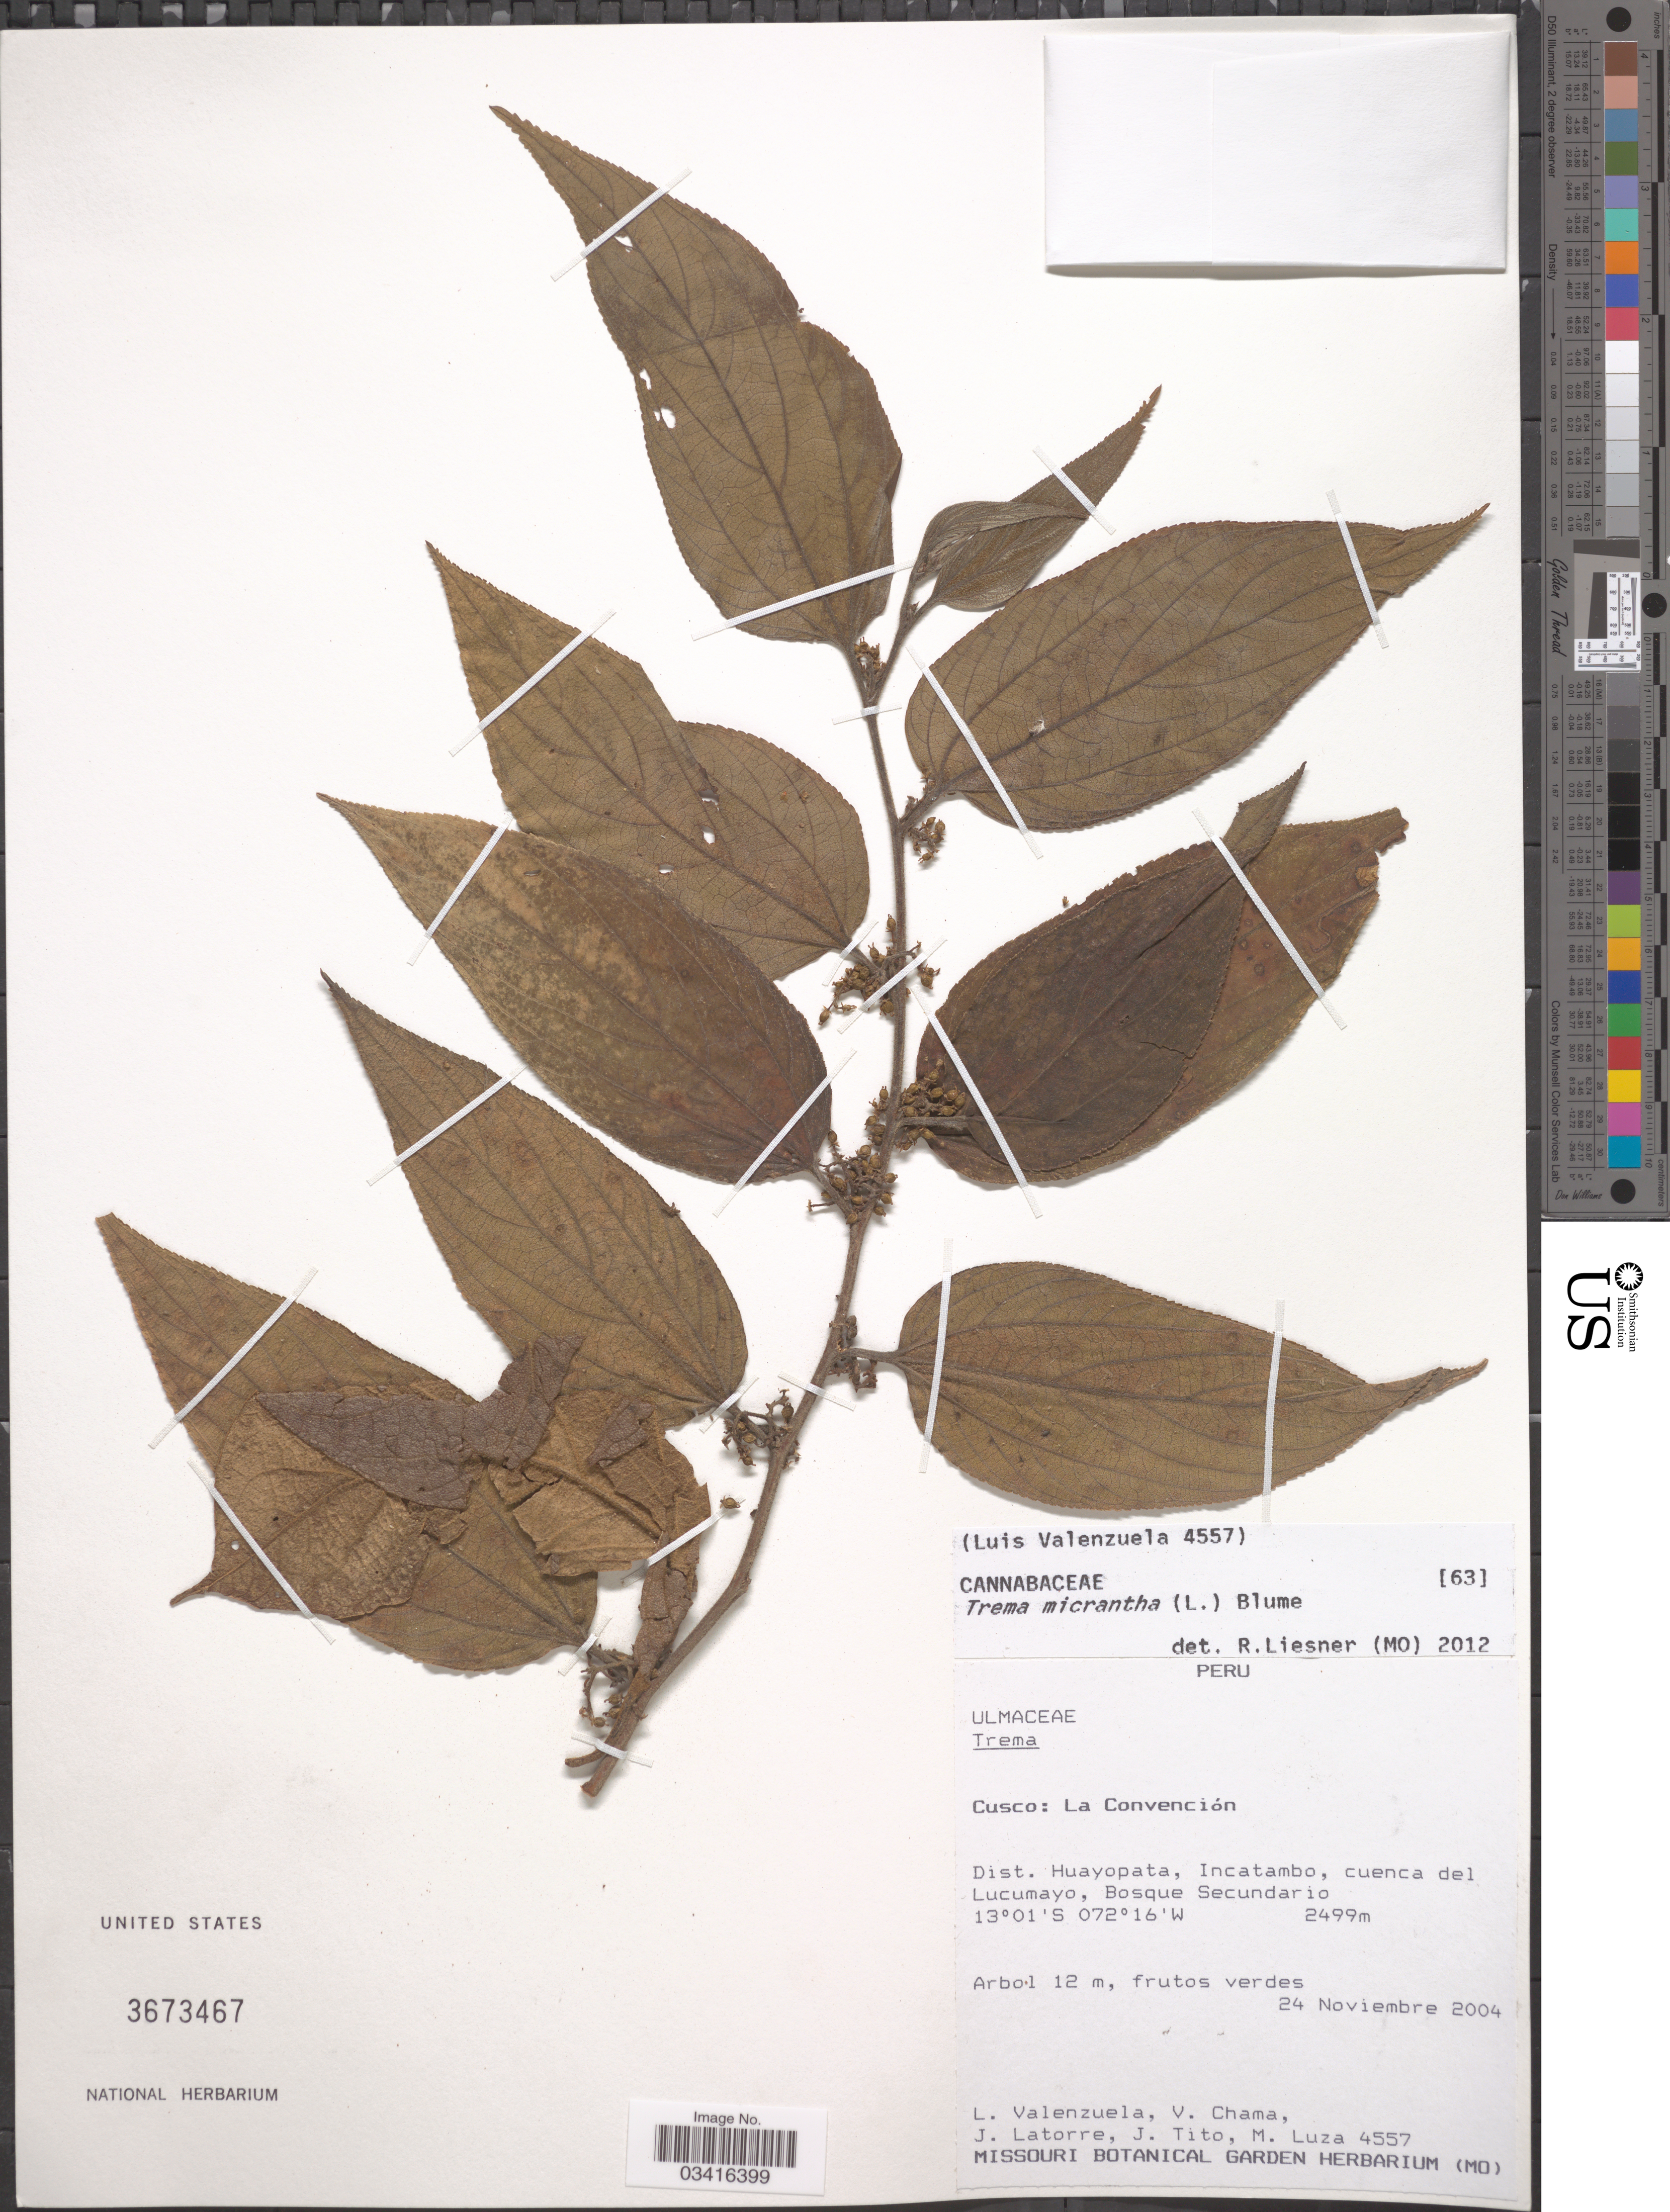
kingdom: Plantae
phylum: Tracheophyta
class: Magnoliopsida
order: Rosales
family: Cannabaceae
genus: Trema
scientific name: Trema micranthum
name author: (L.) Blume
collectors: L. Valenzuela, V. Chama, J. Latorre, J. Tito & M. Luza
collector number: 4557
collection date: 2004-11-24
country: Peru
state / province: Cusco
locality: La Convención. Dist. Huayopata, Incatambo, cuenca del Lucumayo, Bosque Secundario.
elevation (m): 2499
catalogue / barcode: US 3673467